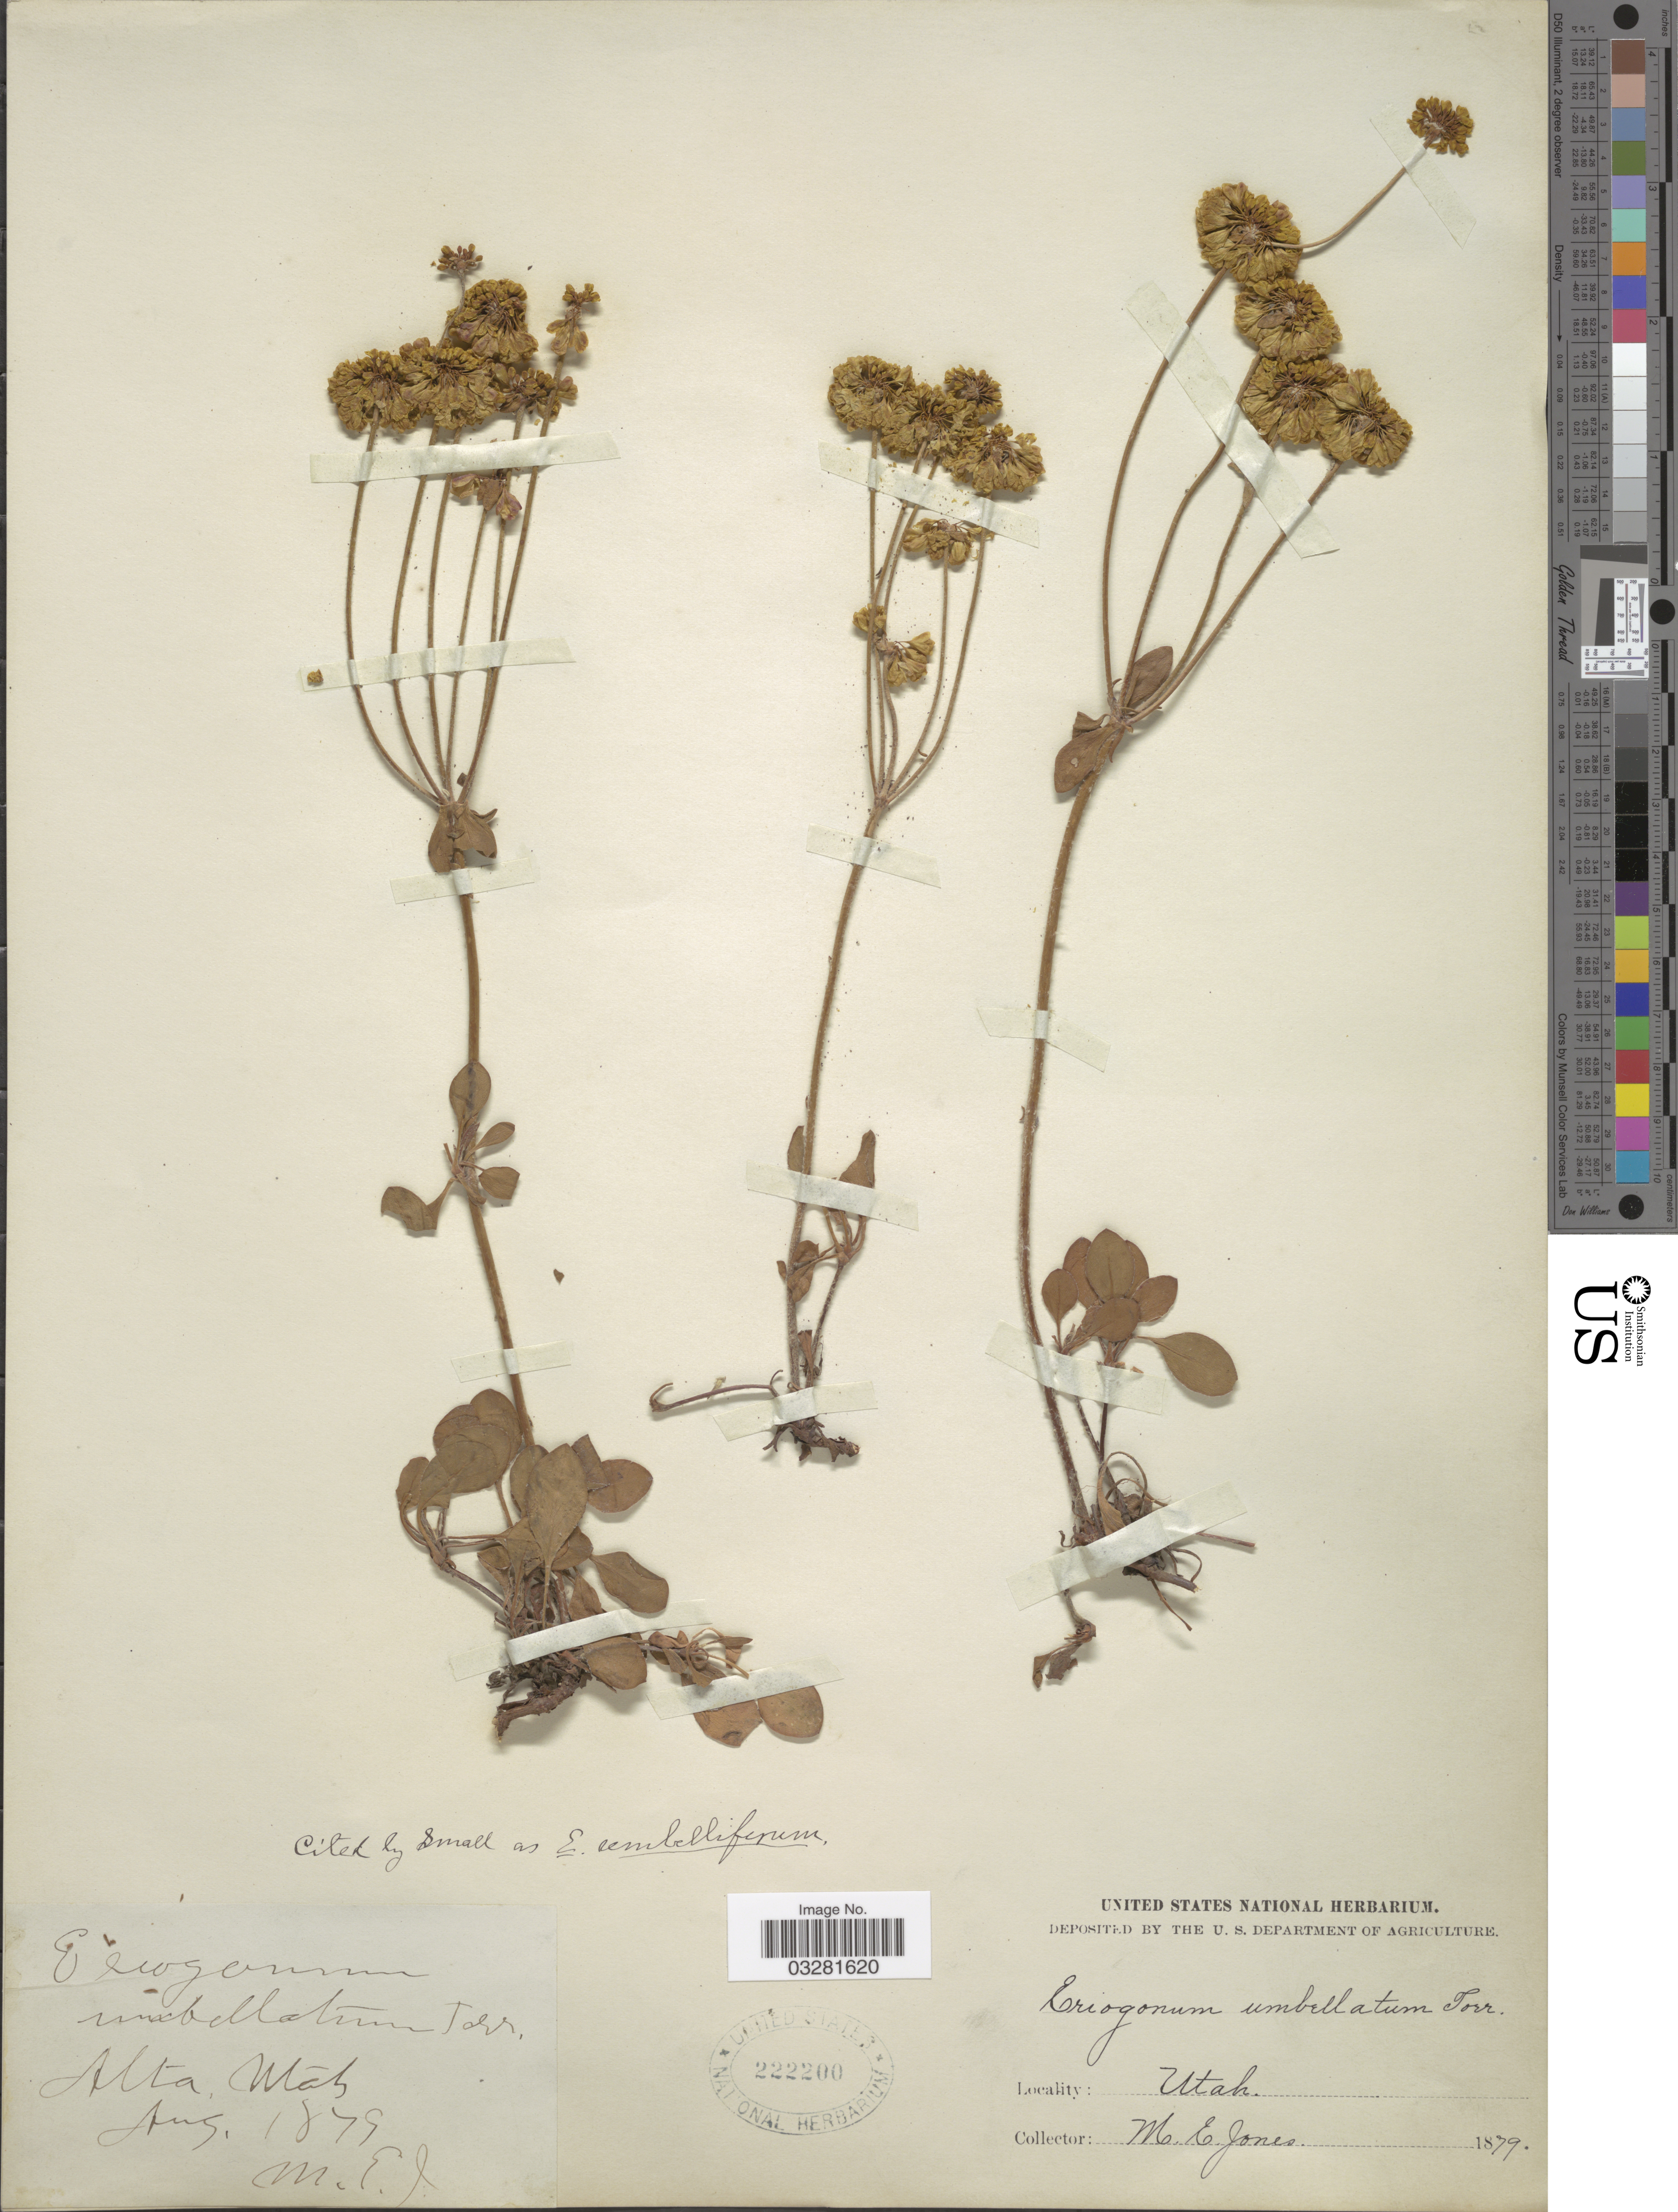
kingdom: Plantae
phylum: Tracheophyta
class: Magnoliopsida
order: Caryophyllales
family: Polygonaceae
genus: Eriogonum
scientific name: Eriogonum umbellatum var. intectum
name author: A. Nelson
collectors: M. E. Jones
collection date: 1879-08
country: United States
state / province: Utah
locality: Alta.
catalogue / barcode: US 222200